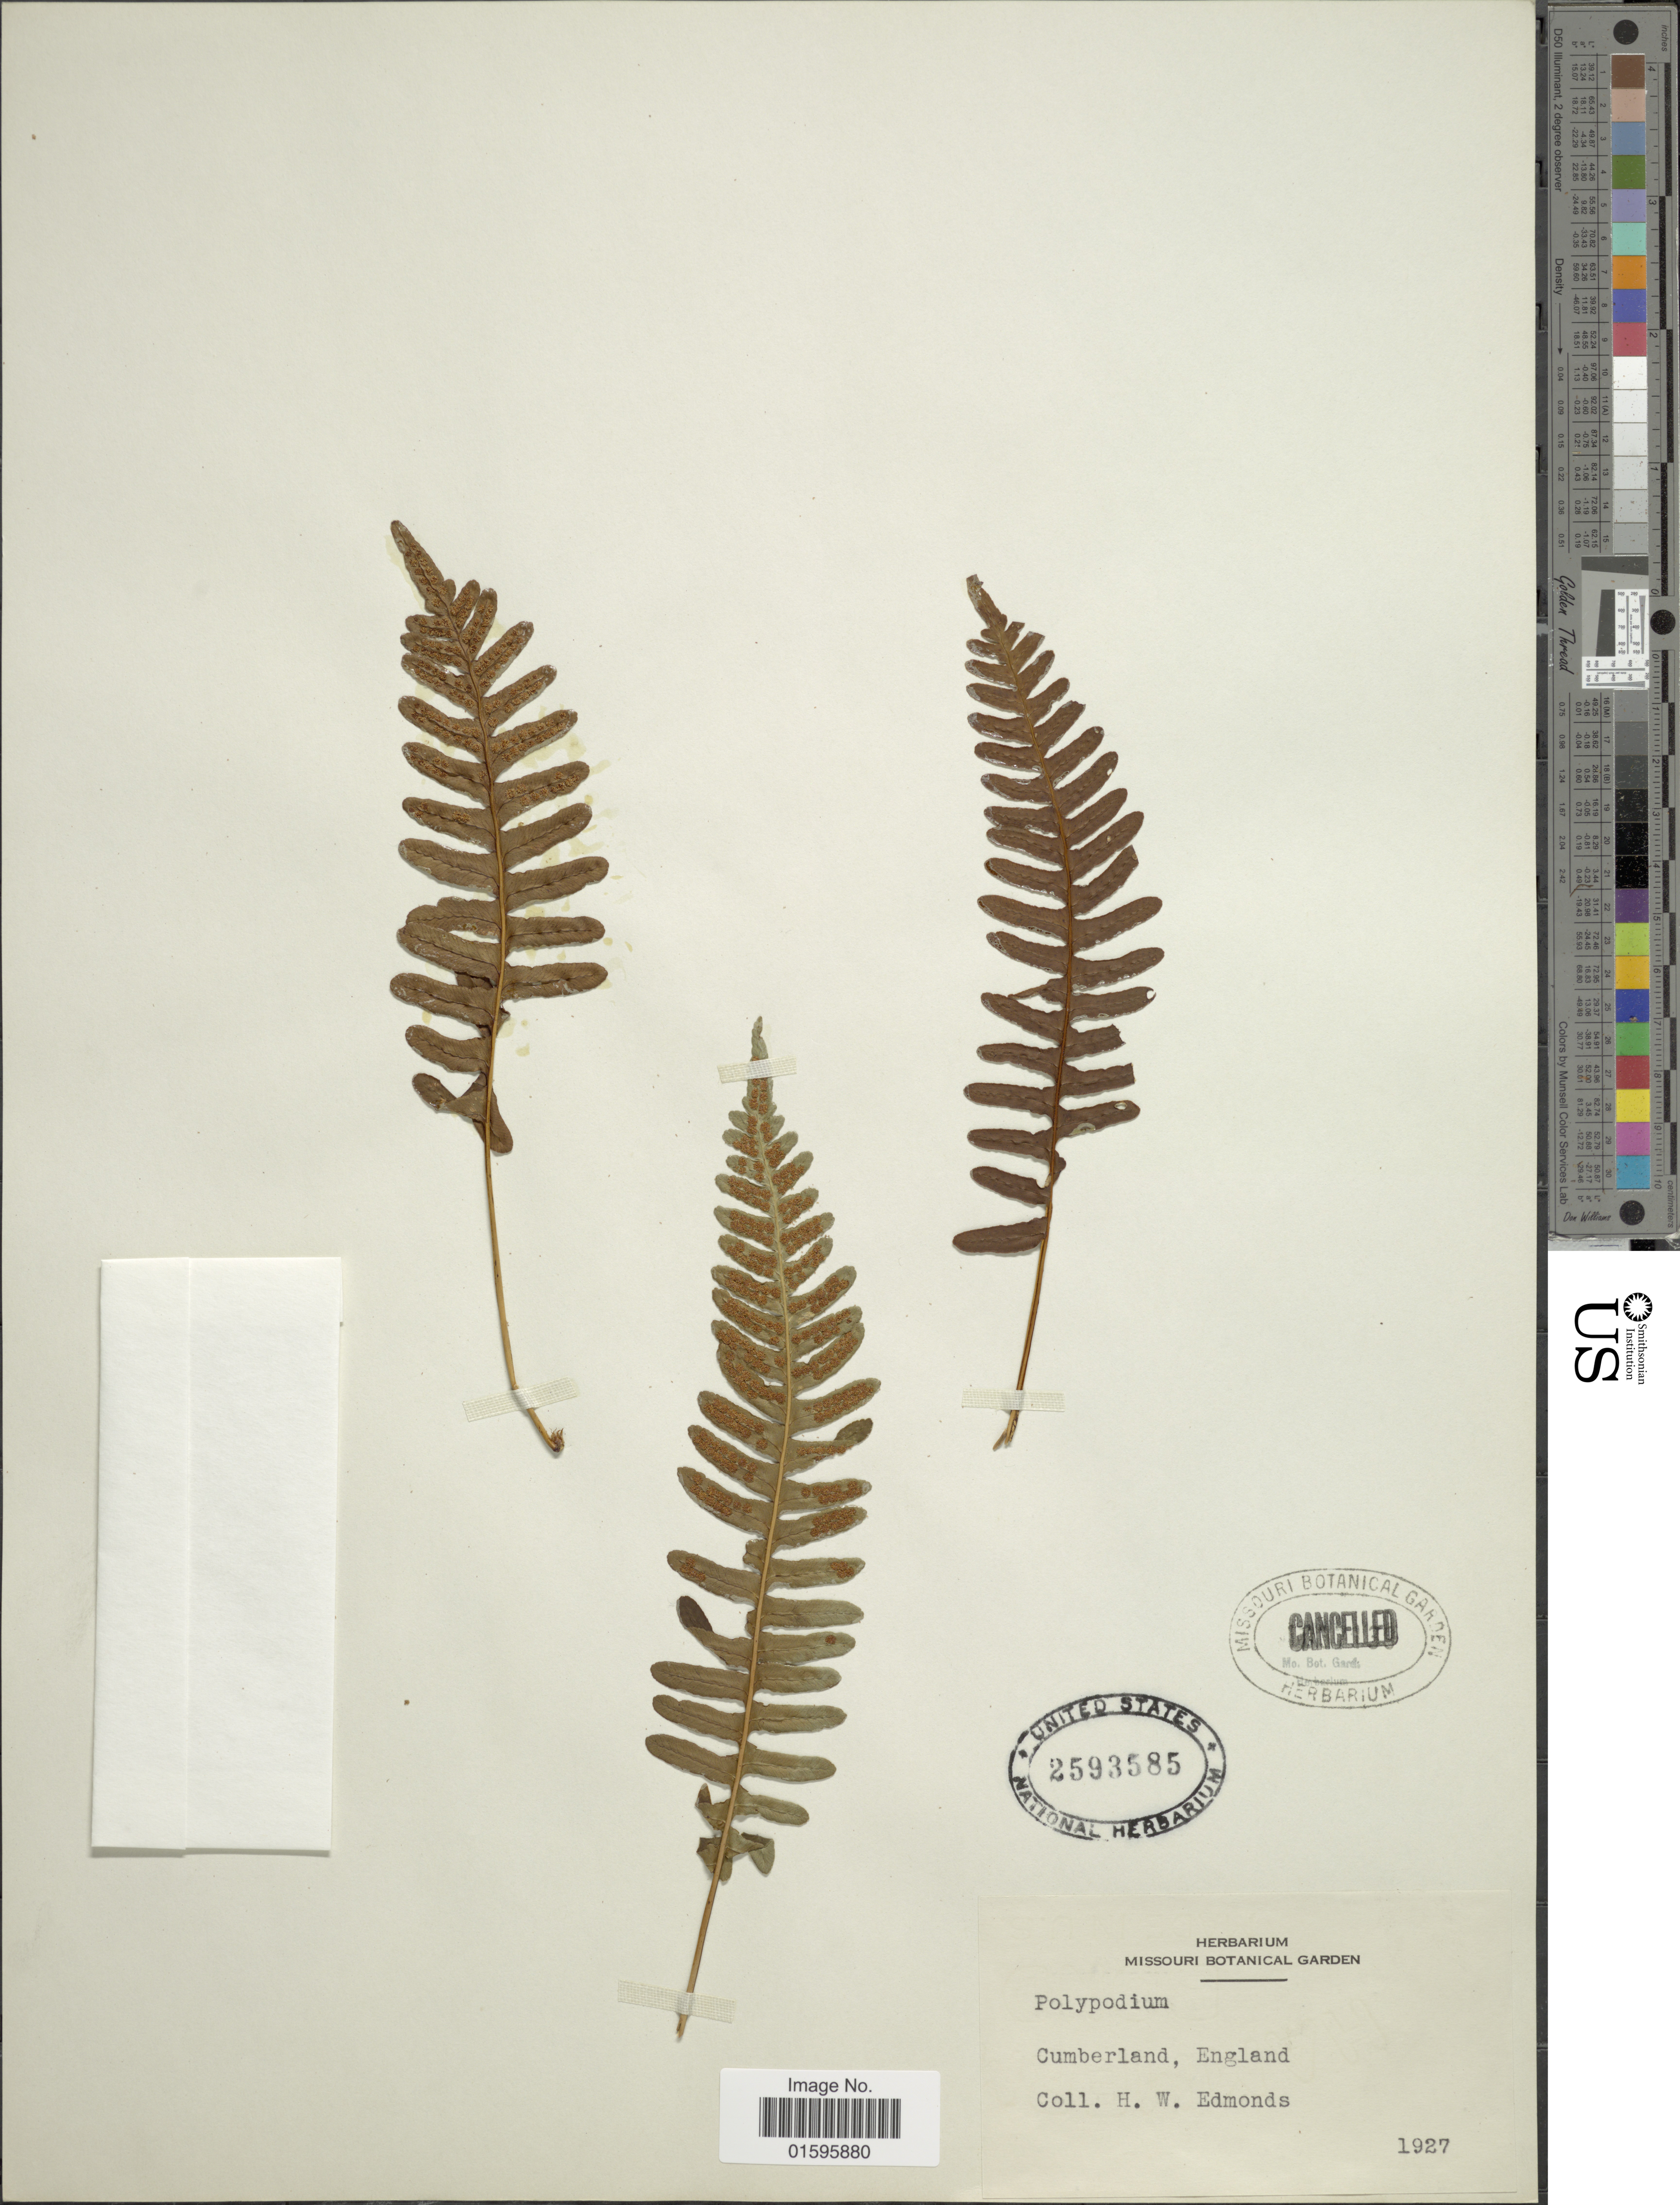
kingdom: Plantae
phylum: Tracheophyta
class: Polypodiopsida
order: Polypodiales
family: Polypodiaceae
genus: Polypodium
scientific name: Polypodium vulgare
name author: L.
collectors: H. Edmonds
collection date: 1927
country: United Kingdom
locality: Cumberland, England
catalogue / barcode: US 2593585